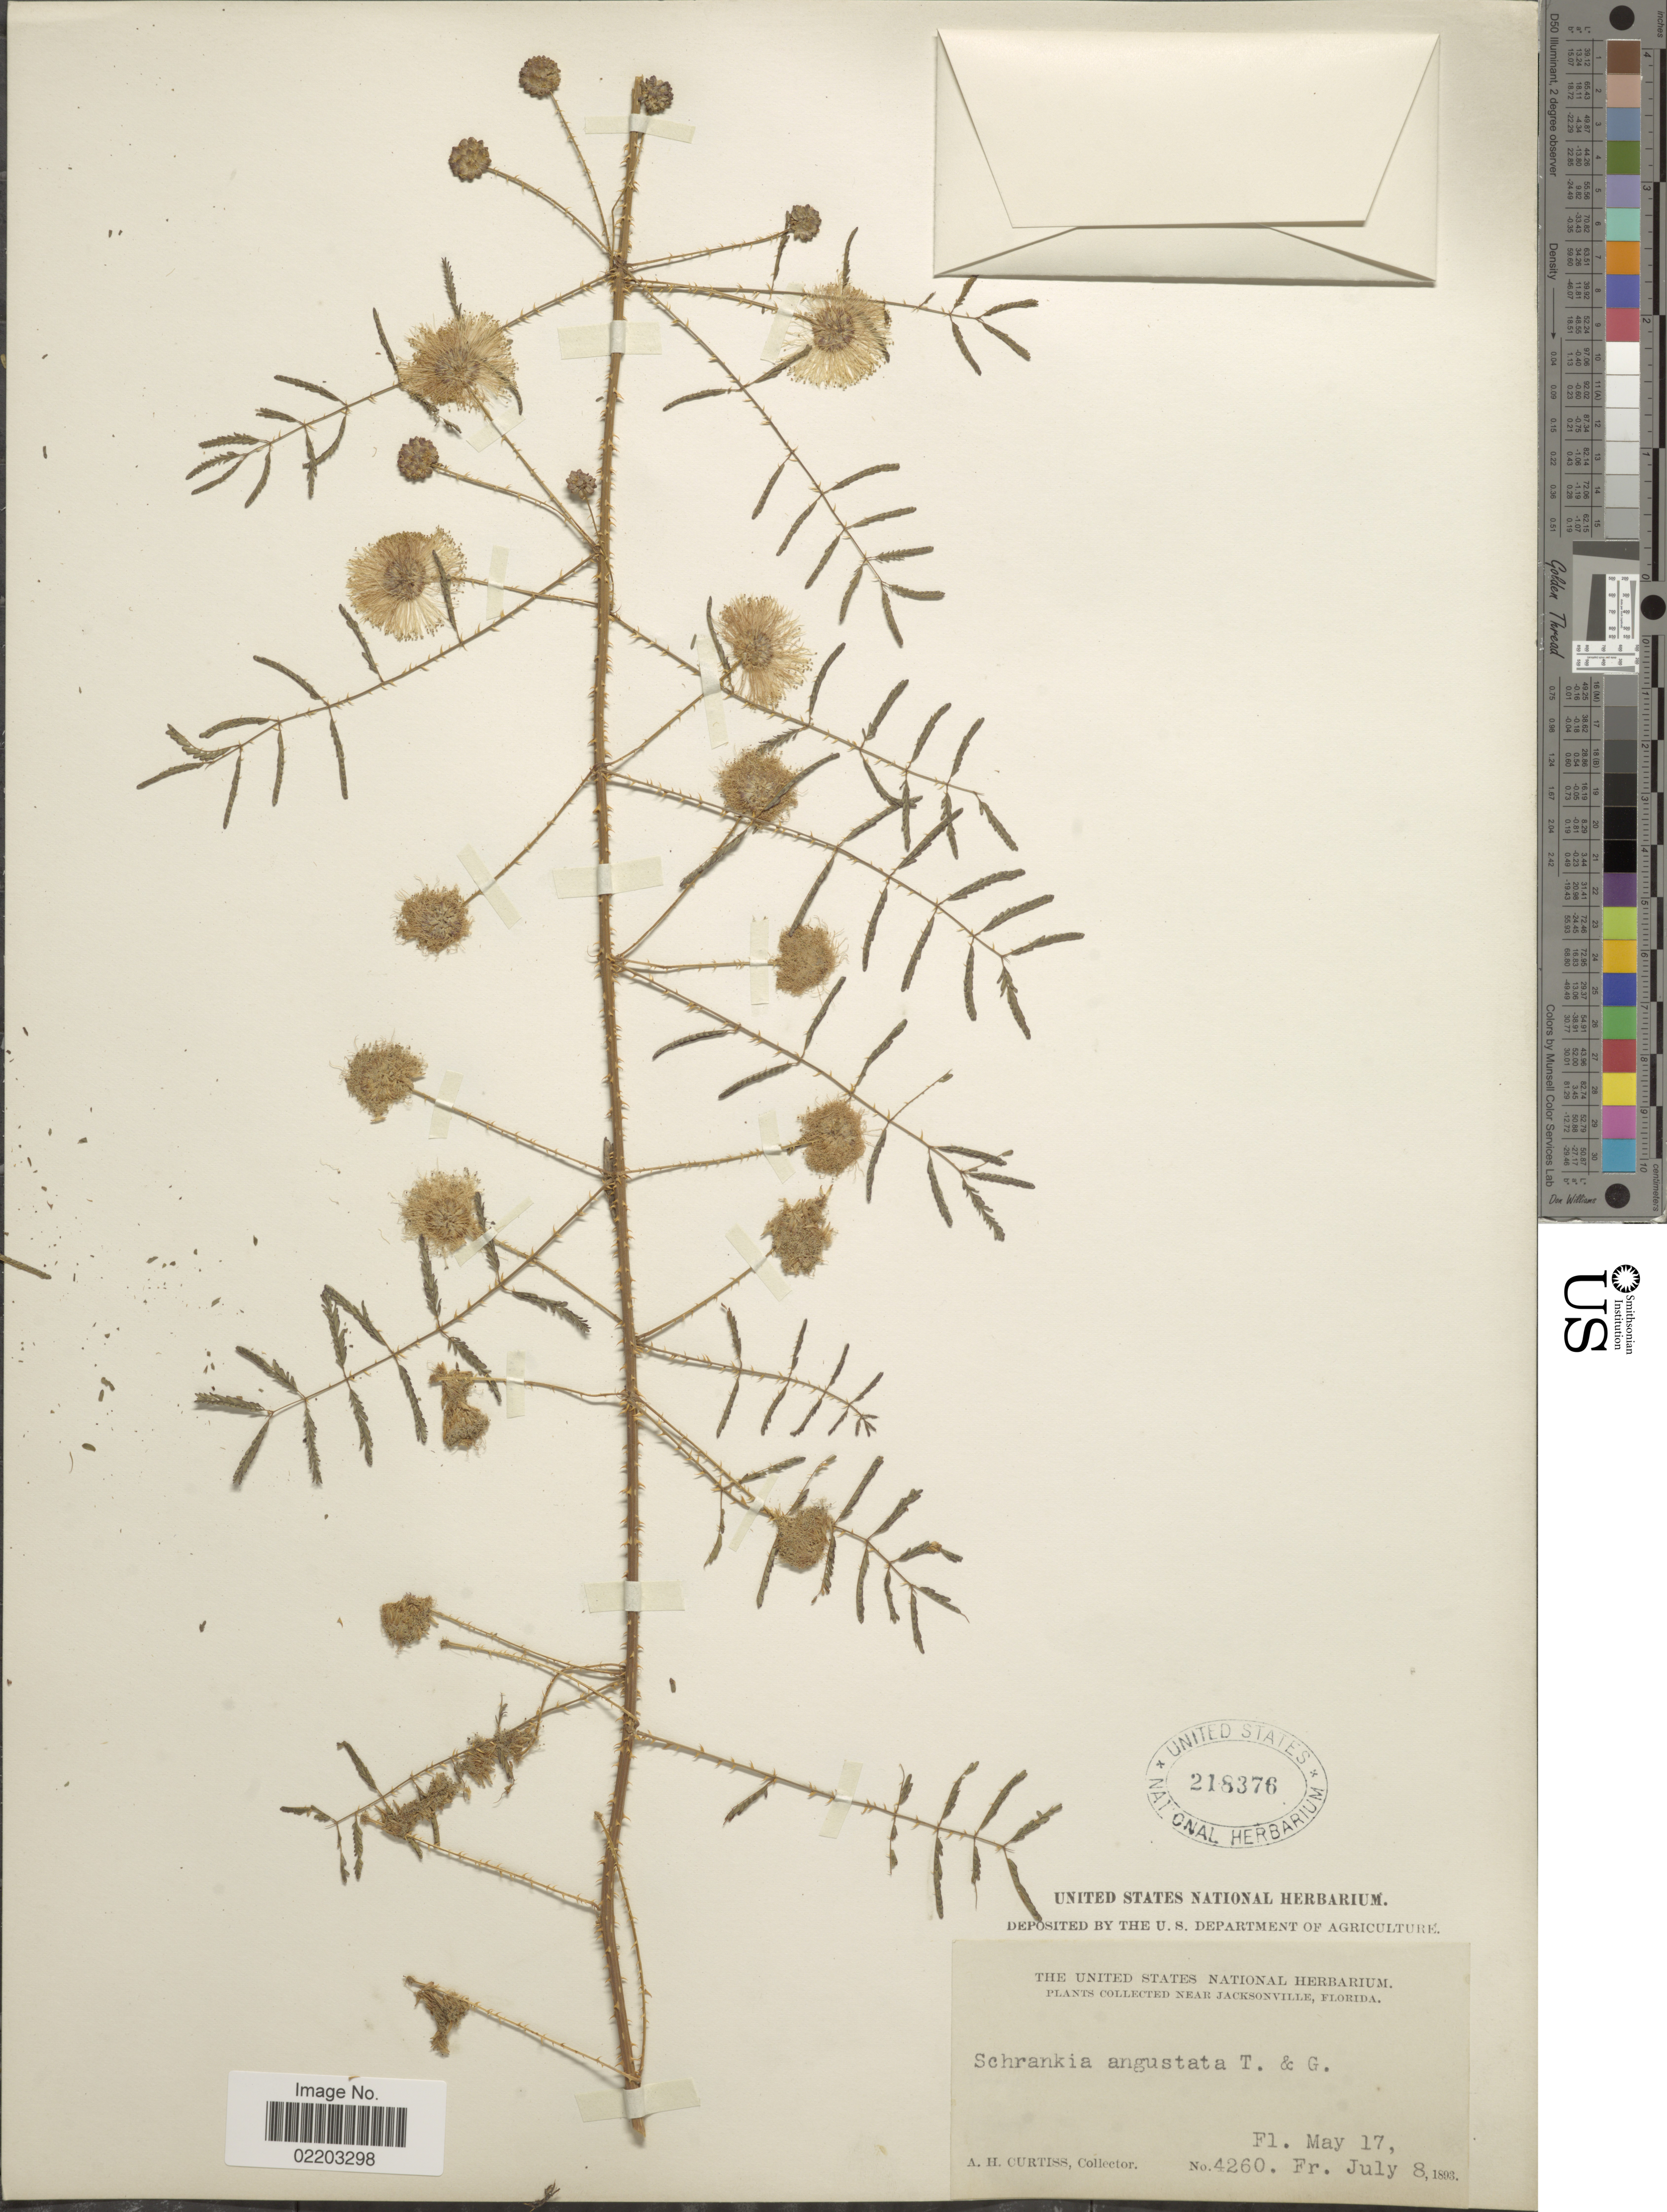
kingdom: Plantae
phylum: Tracheophyta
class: Magnoliopsida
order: Fabales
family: Fabaceae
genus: Mimosa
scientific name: Mimosa microphylla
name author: Dryand.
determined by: Strong, M. T., (US), Smithsonian Institution - National Museum of Natural History (UNITED STATES)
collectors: A. H. Curtiss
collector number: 4260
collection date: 1893-05-17/1893-07-08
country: United States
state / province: Florida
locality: Near Jacksonville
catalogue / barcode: US 218376